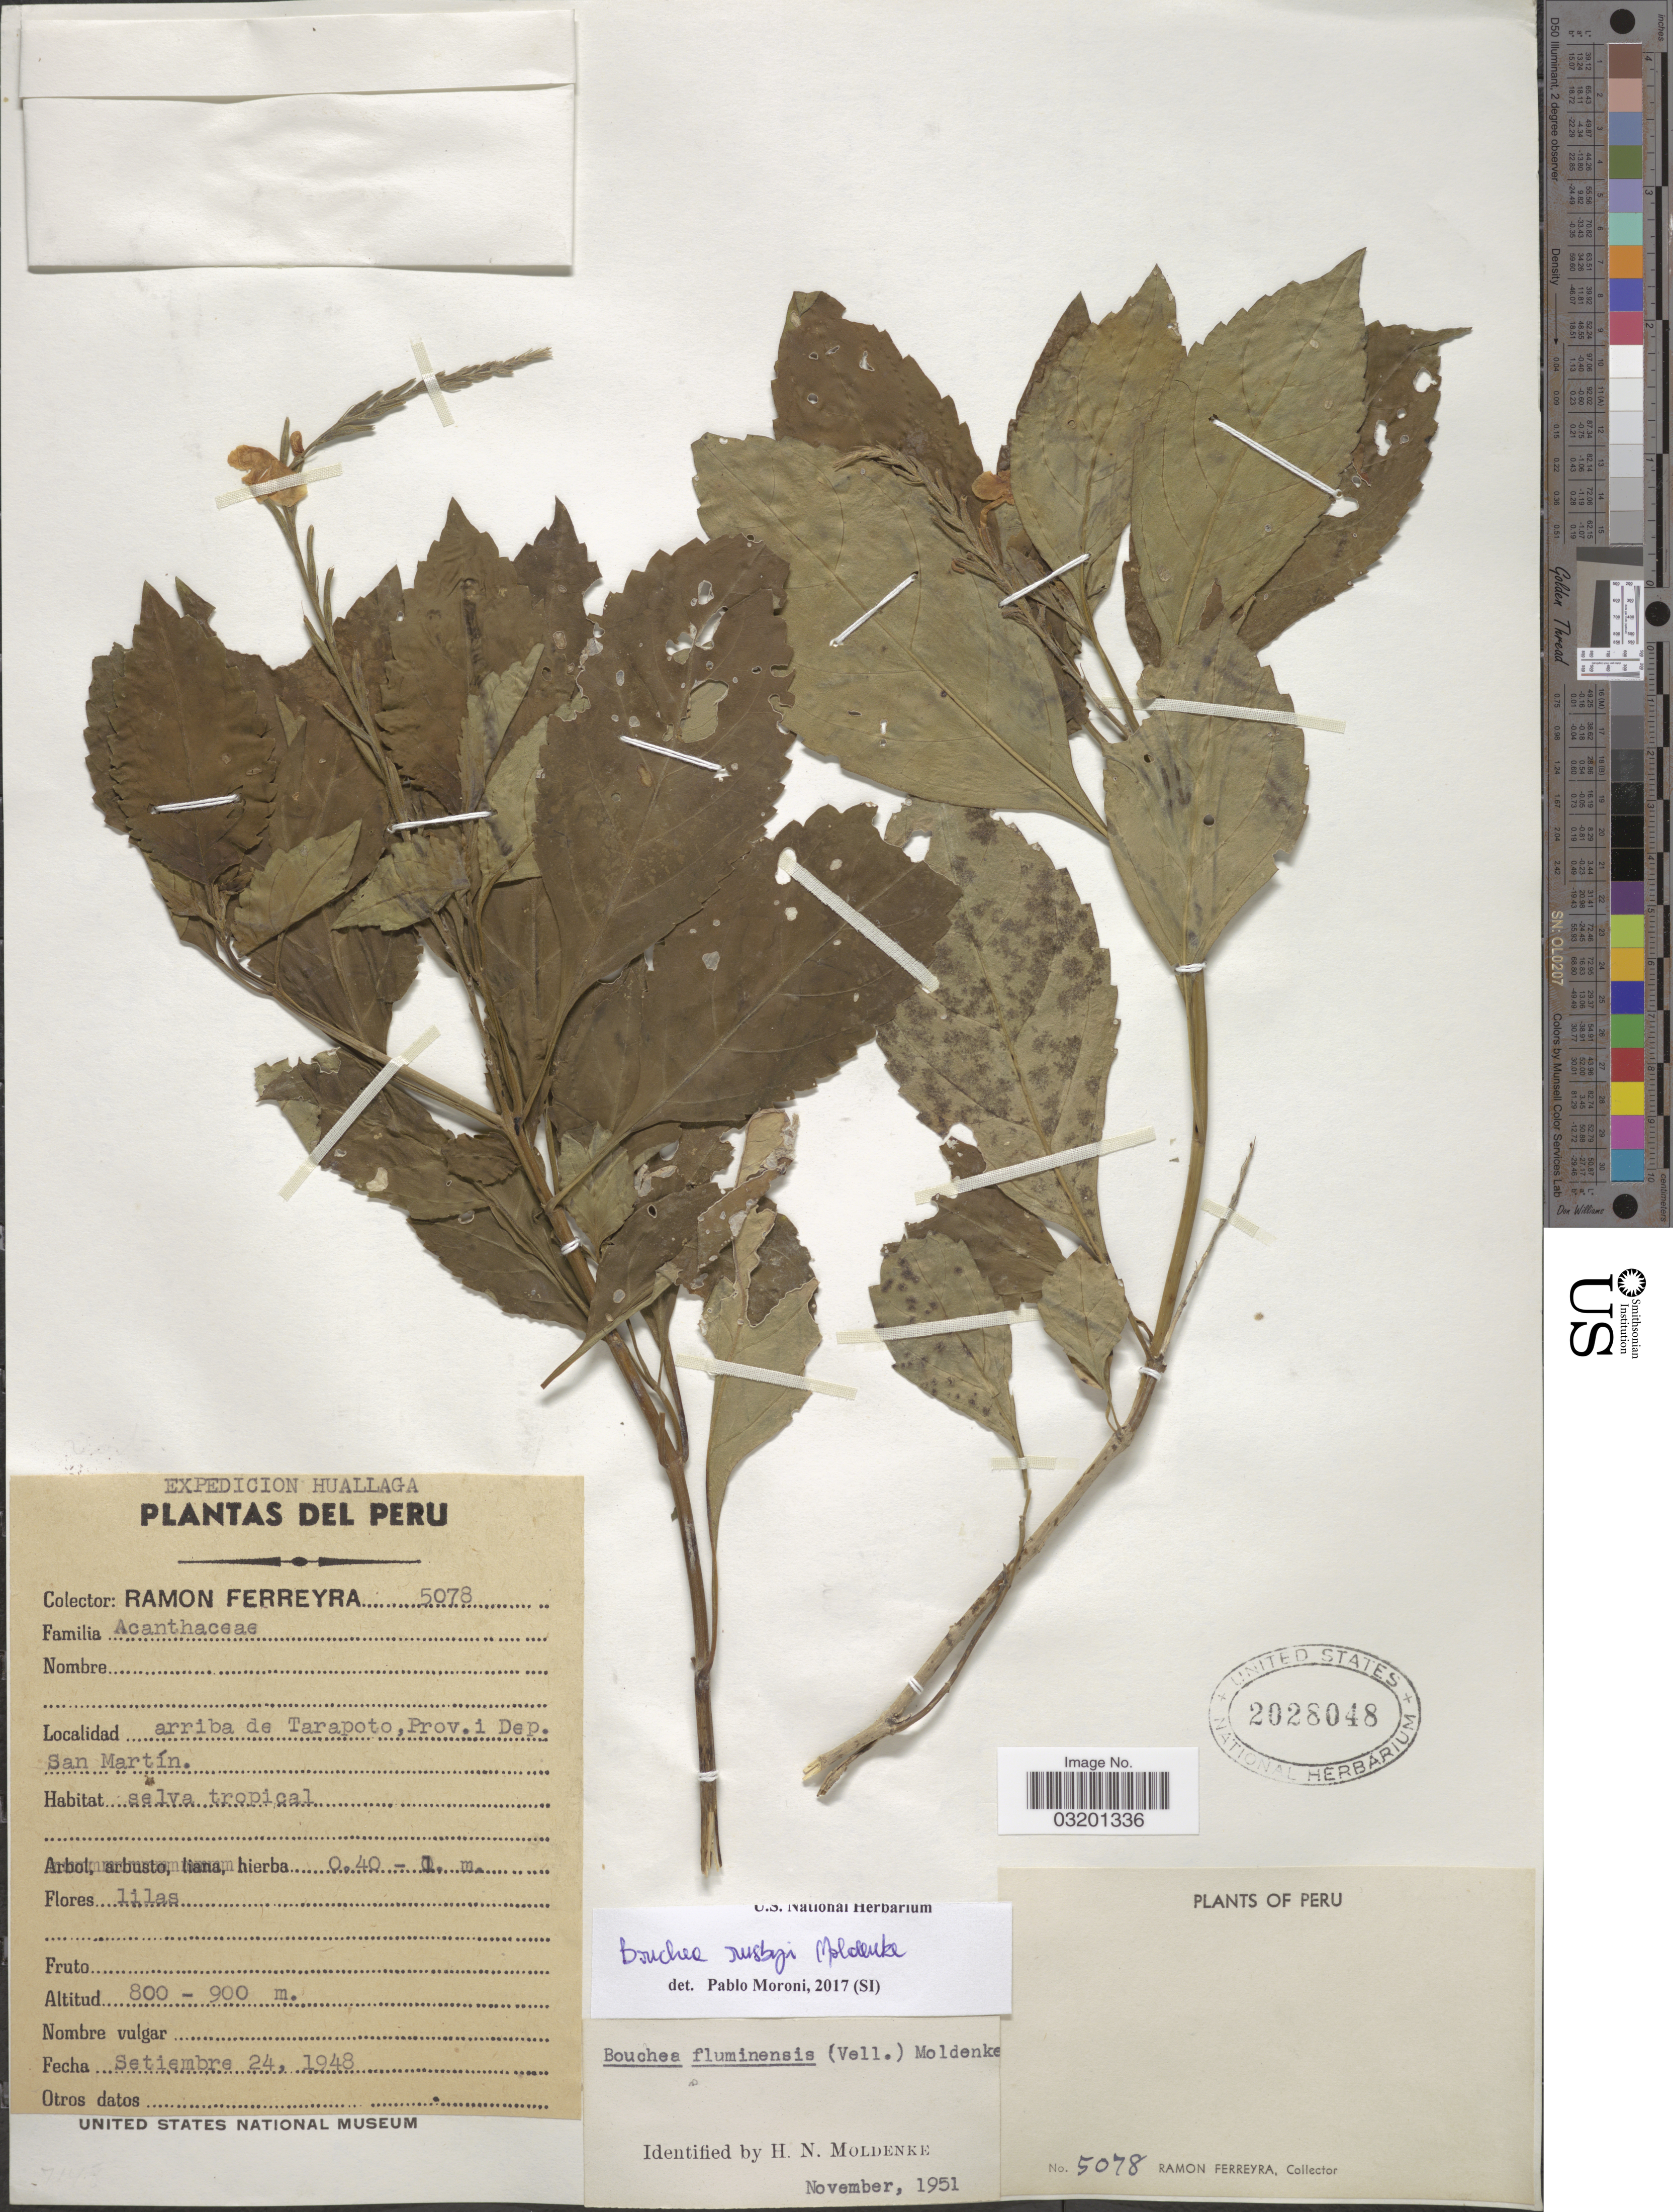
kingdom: Plantae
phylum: Tracheophyta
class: Magnoliopsida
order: Lamiales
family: Verbenaceae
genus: Bouchea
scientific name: Bouchea rusbyi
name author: Moldenke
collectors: R. A. Ferreyra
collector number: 5078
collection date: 1948-09-24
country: Peru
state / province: San Martín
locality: Arriba de Tarapoto, Prov. i Dep. San Martín.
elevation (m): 800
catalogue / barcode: US 2028048